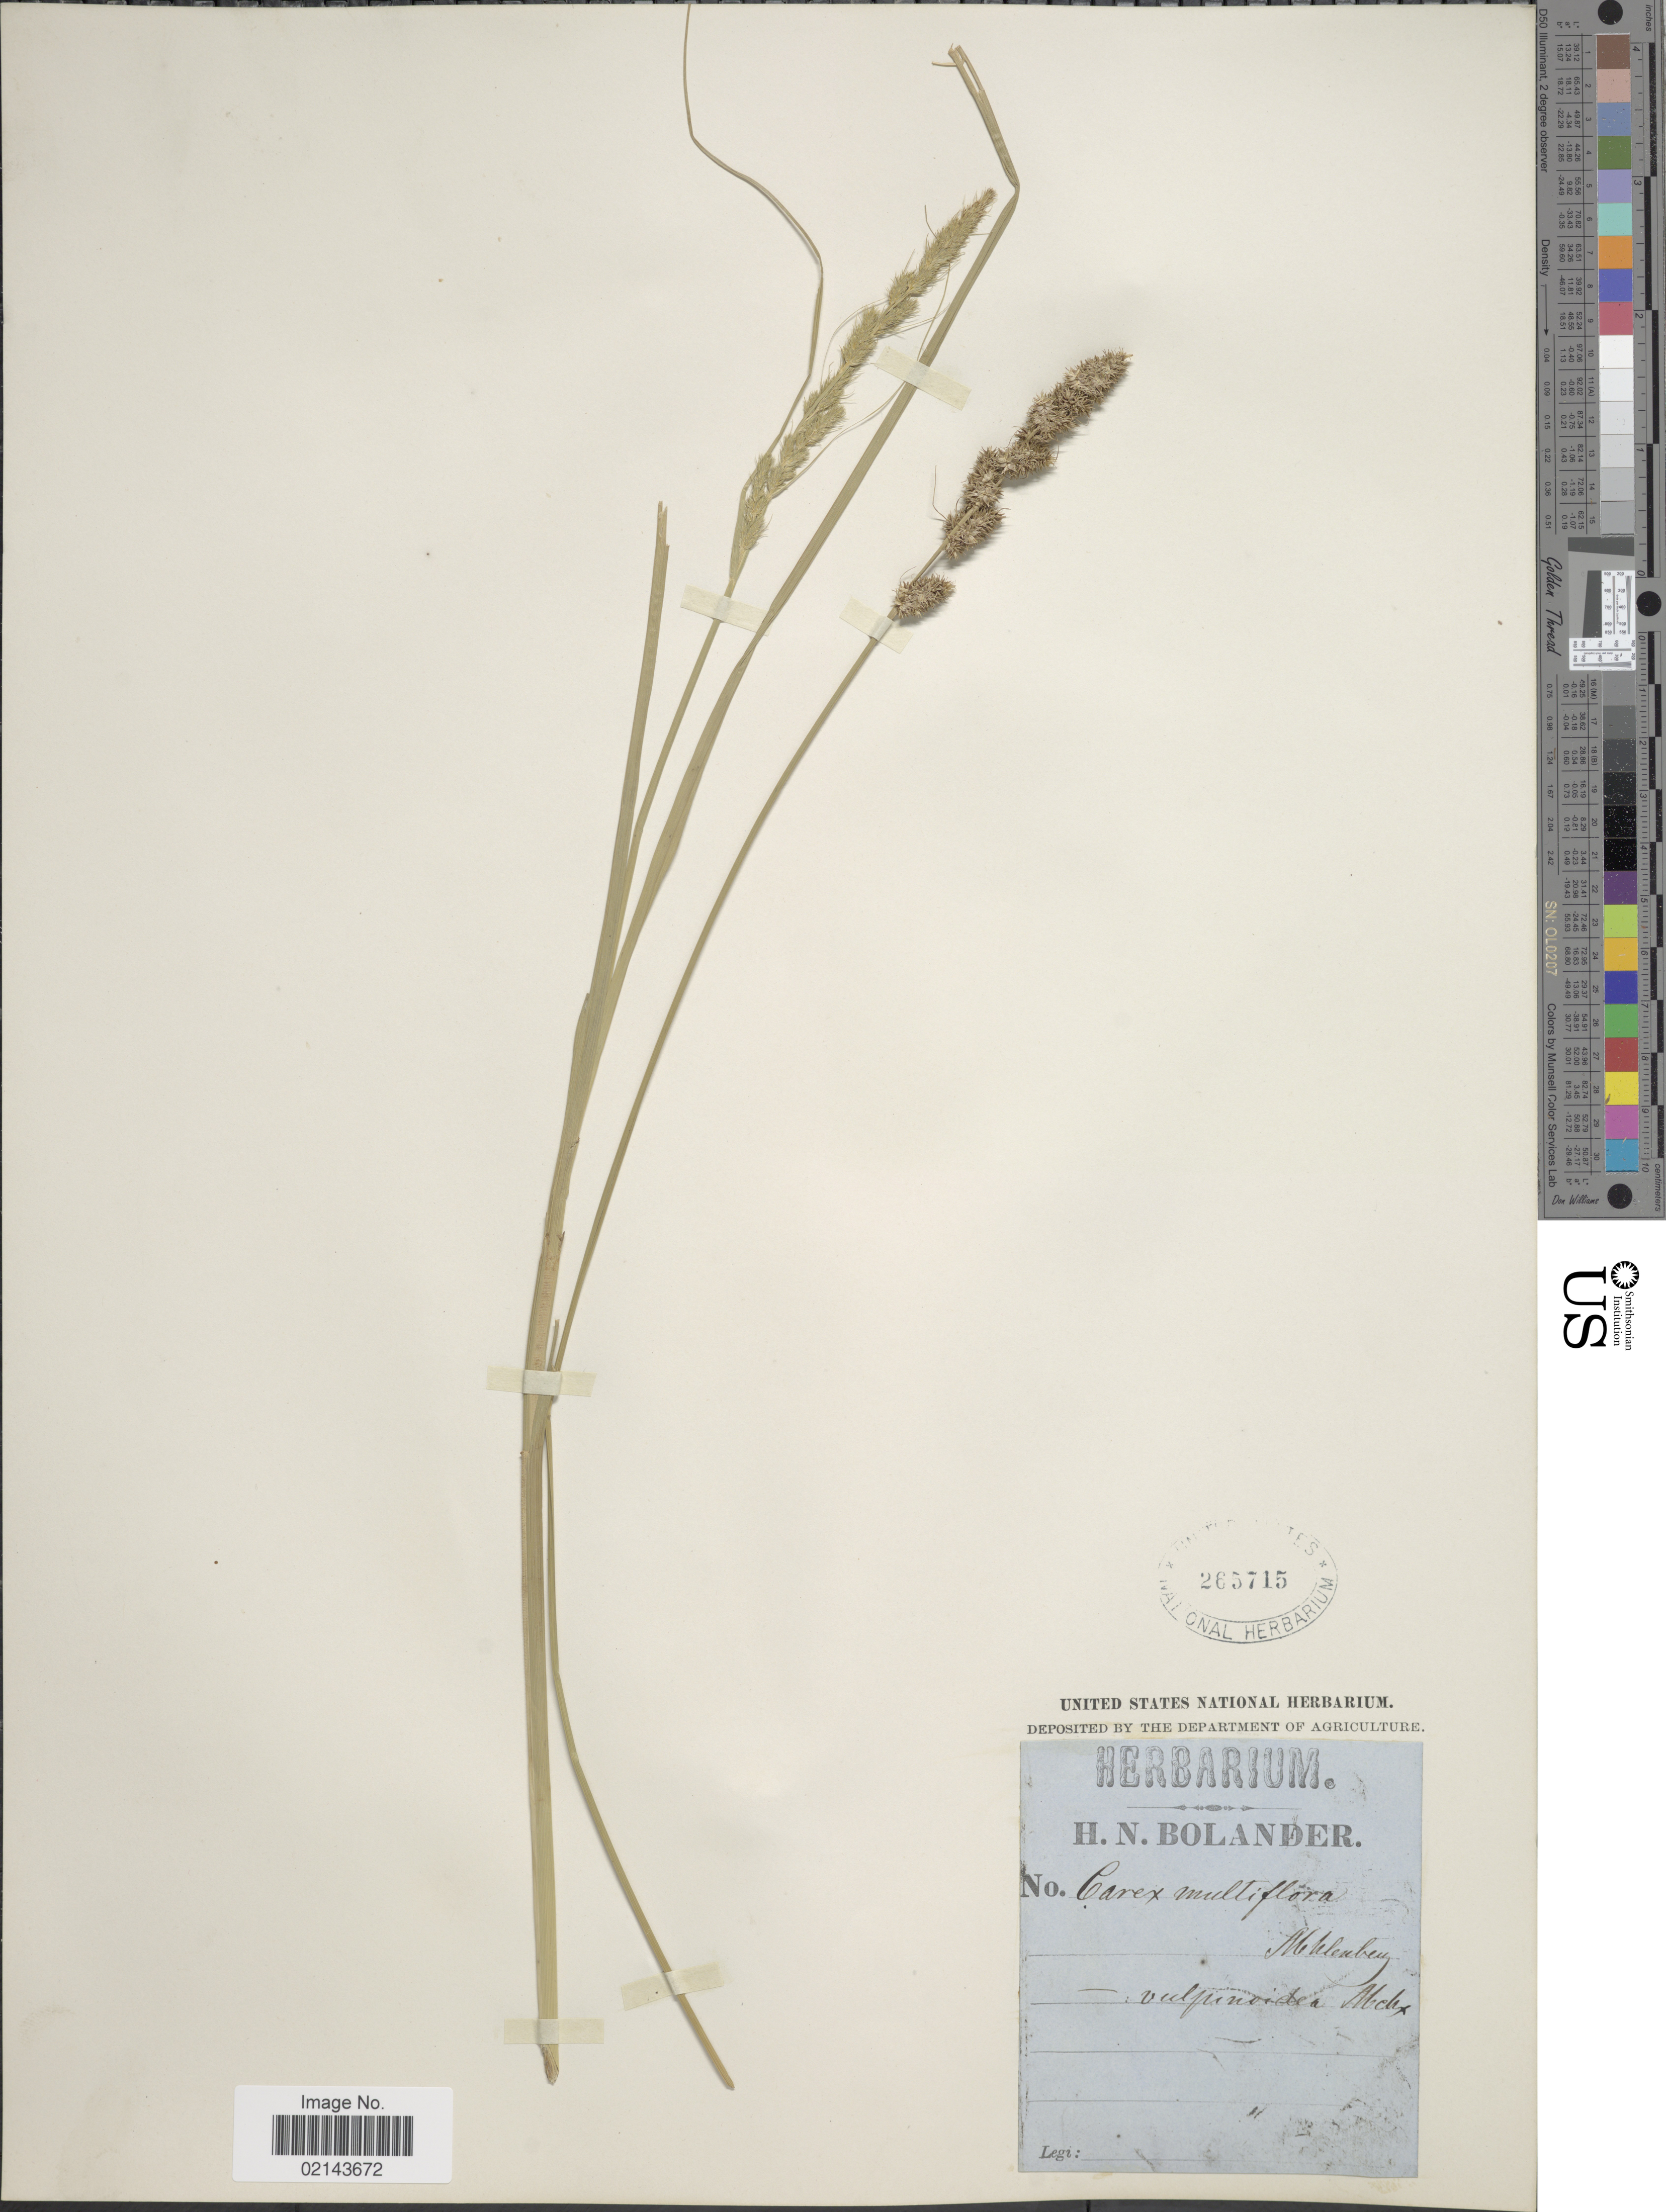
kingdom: Plantae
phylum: Tracheophyta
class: Liliopsida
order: Poales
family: Cyperaceae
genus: Carex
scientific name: Carex vulpina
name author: L.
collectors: H. N. Bolander (herbarium)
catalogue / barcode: US 265715